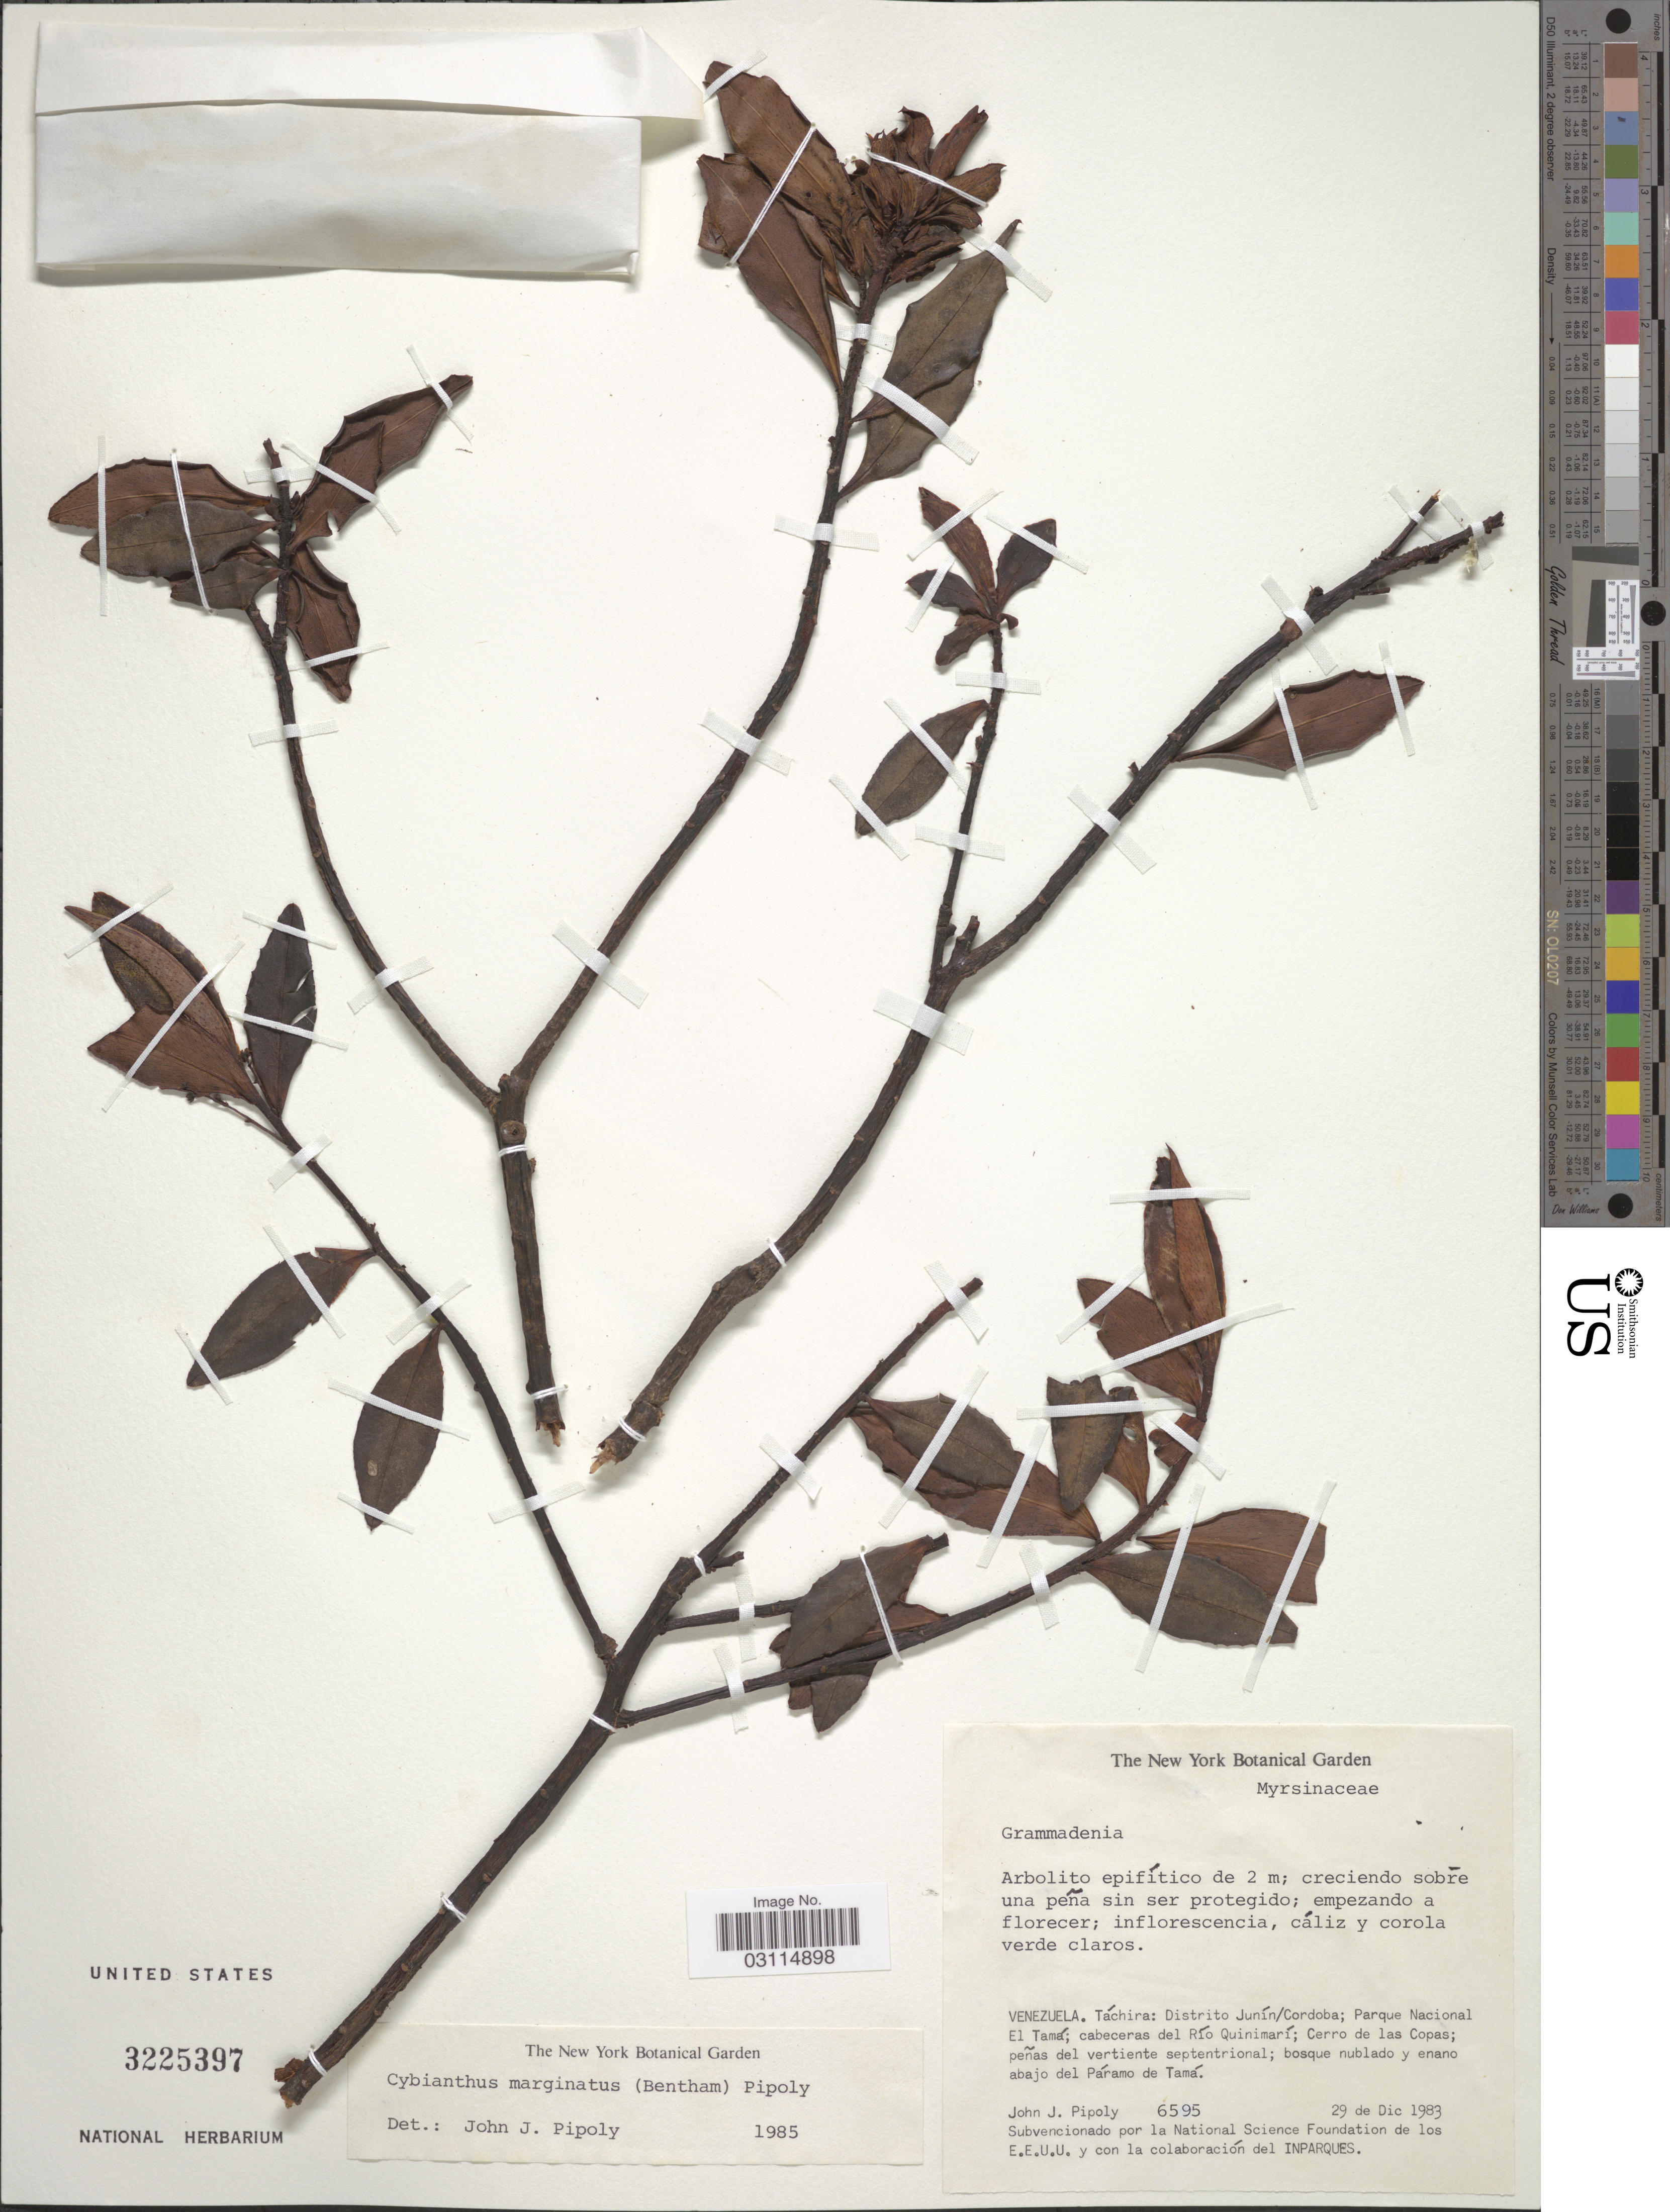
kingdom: Plantae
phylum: Tracheophyta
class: Magnoliopsida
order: Ericales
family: Primulaceae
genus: Cybianthus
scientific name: Cybianthus marginatus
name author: (Benth.) Pipoly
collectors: J. J. Pipoly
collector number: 6595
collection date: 1983-12-29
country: Venezuela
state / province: Tachira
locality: Distrito Junín/ Cordoba; Parque Nacional El Tamá; cabeceras del Río Quinimarí; Cerro de las Copas; bosque nublado y enano abajo del Páramo de Tamá.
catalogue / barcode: US 3225397